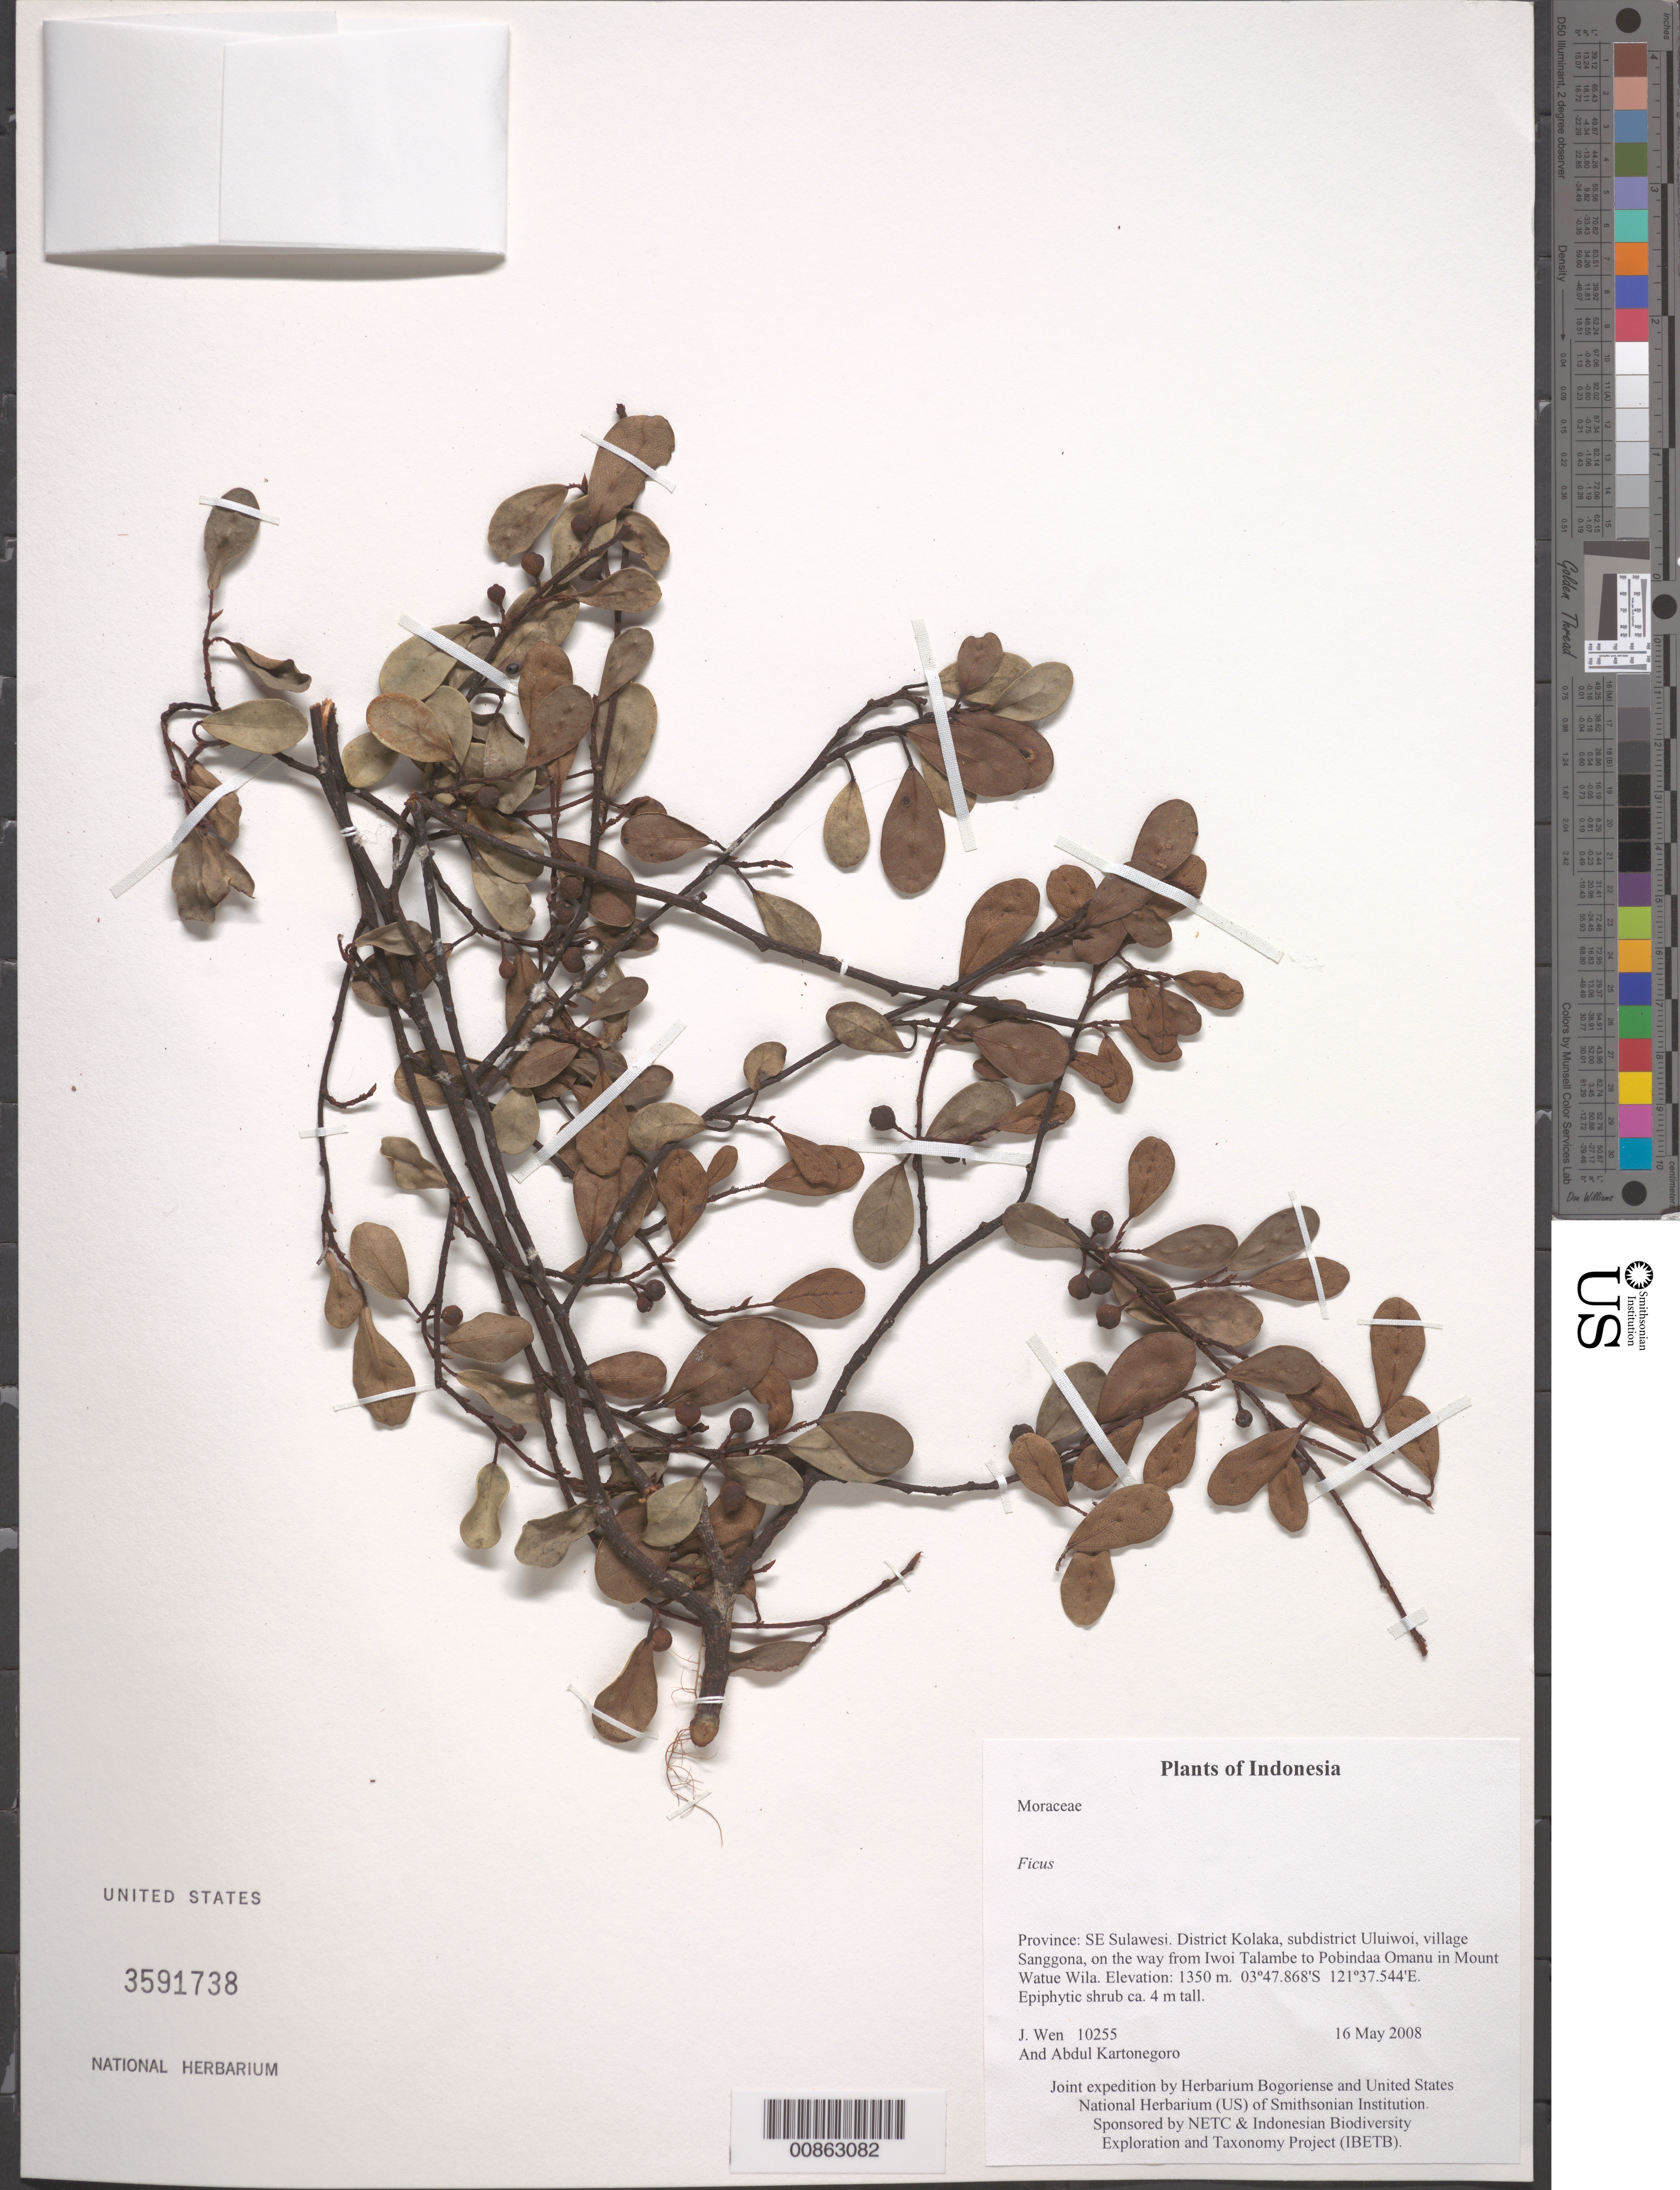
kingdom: Plantae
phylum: Tracheophyta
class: Magnoliopsida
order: Rosales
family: Moraceae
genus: Ficus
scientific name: Ficus sp.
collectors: J. Wen & A. Kartonegoro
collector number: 10255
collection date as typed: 16 May 2008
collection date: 2008-05-16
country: Indonesia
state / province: Sulawesi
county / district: Sulawesi Tenggara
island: Sulawesi [Celebes]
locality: District Kolaka, subdistrict Uluiwoi, village Sanggona, on the way from Iwoi Talambe to Pobindaa Omanu in Mount Watue Wila.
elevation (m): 1350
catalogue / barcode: US 3591738